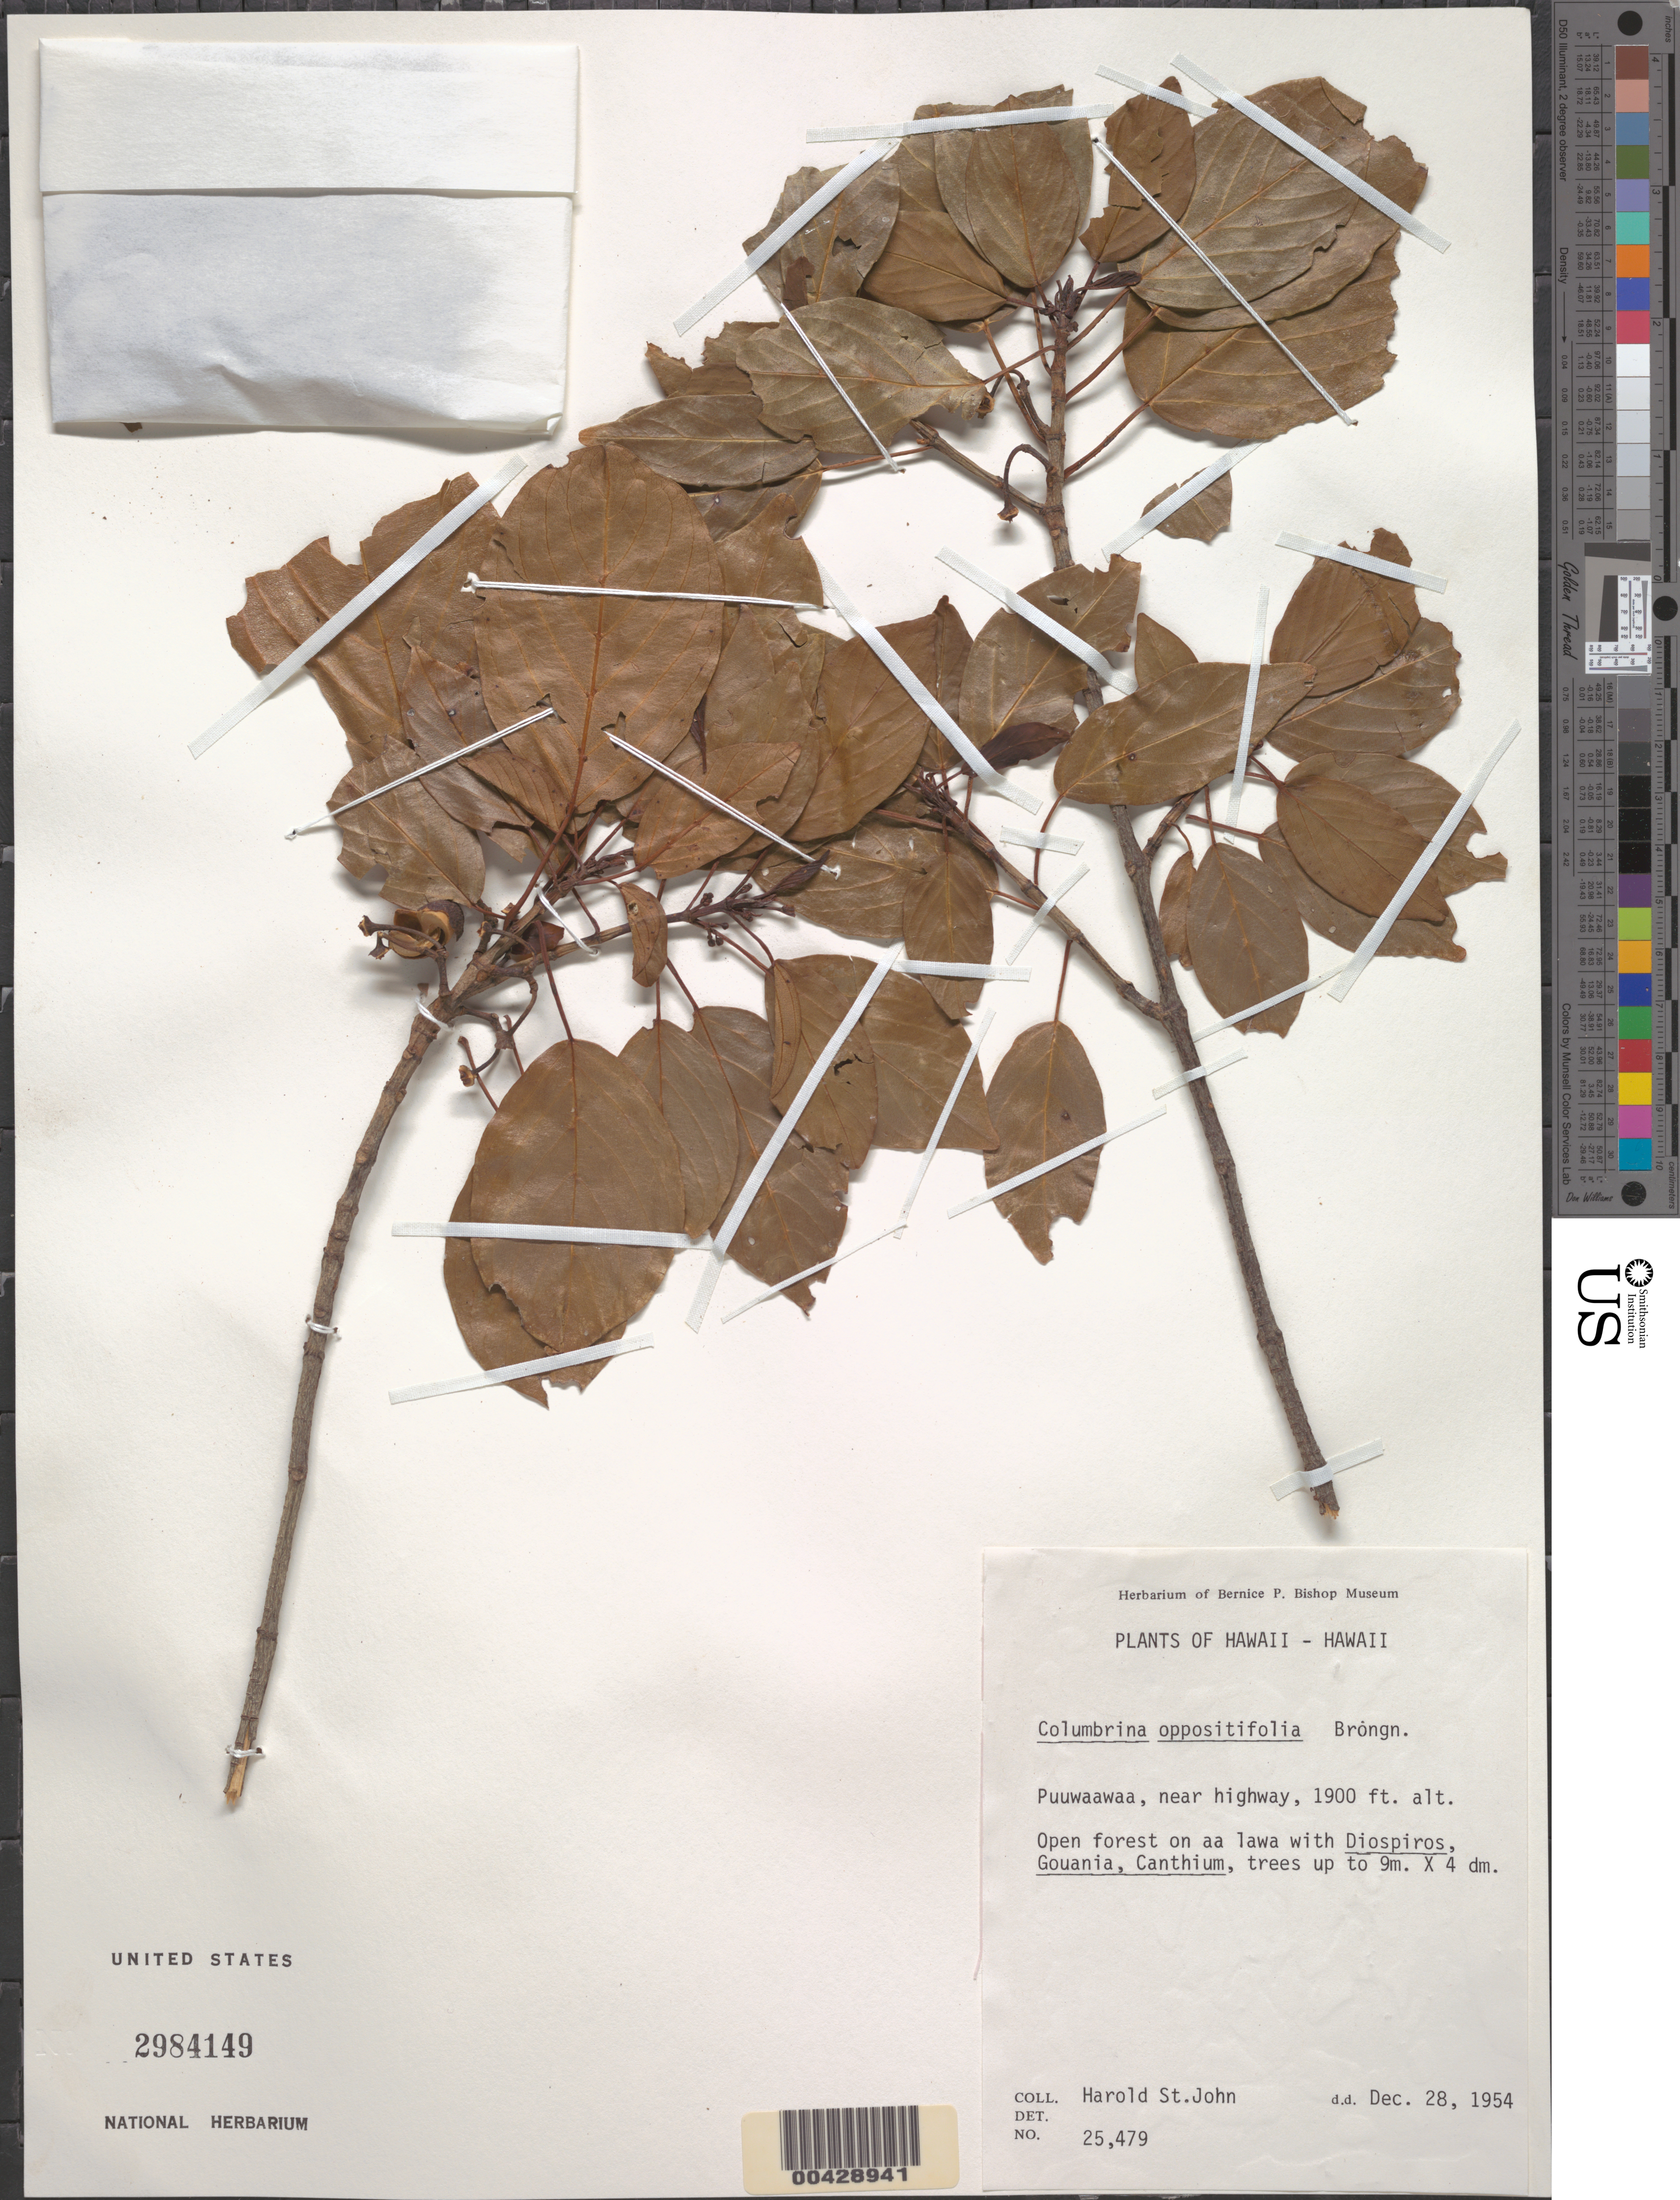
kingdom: Plantae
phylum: Tracheophyta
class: Magnoliopsida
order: Rosales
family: Rhamnaceae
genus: Colubrina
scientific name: Colubrina oppositifolia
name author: Brongn. ex H. Mann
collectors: H. St. John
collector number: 25479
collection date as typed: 28 Dec 1954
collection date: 1954-12-28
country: United States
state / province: Hawaii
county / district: Hawaii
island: Hawaii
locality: Puuwaawaa, near highway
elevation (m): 579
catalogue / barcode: US 2984149